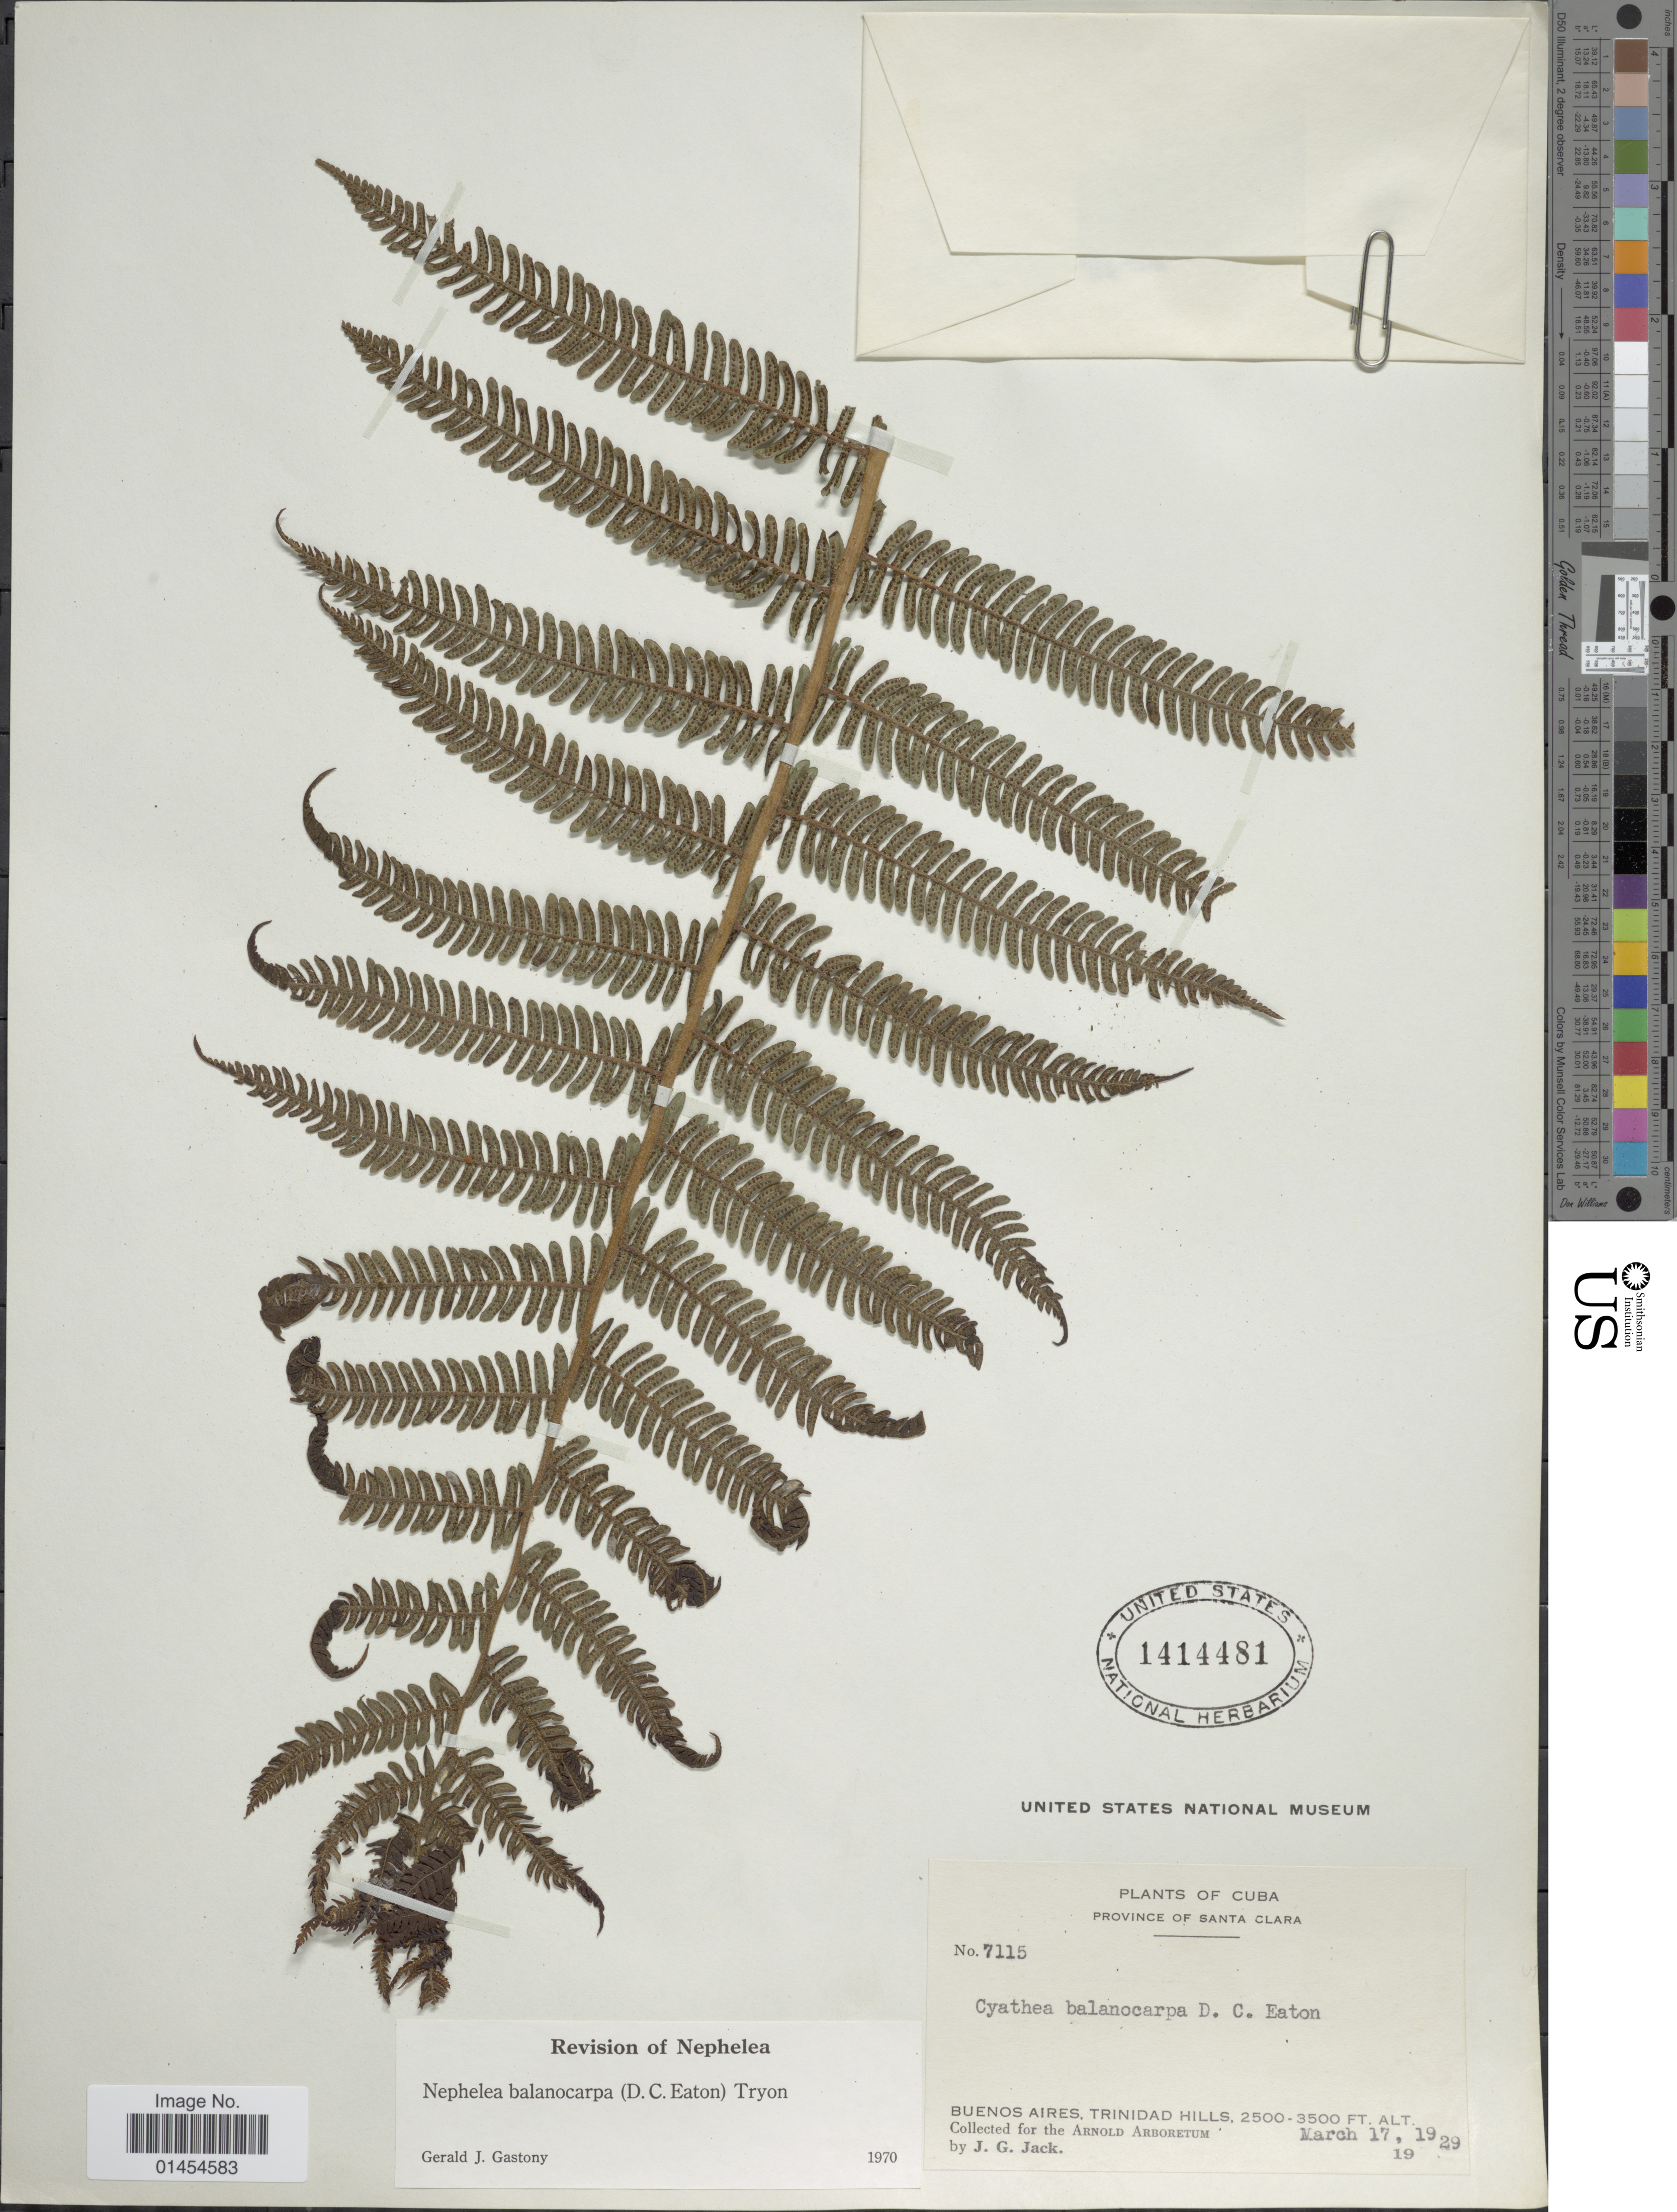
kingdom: Plantae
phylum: Tracheophyta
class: Polypodiopsida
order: Cyatheales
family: Cyatheaceae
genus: Alsophila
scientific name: Alsophila balanocarpa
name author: (D.C. Eaton) D.S. Conant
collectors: J. G. Jack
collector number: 7115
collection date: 1929-03-17/1929-03-19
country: Cuba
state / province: Las Villas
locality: Province of Santa Clara. Buenos Aires, Trinidad Hills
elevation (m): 762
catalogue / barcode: US 1414481